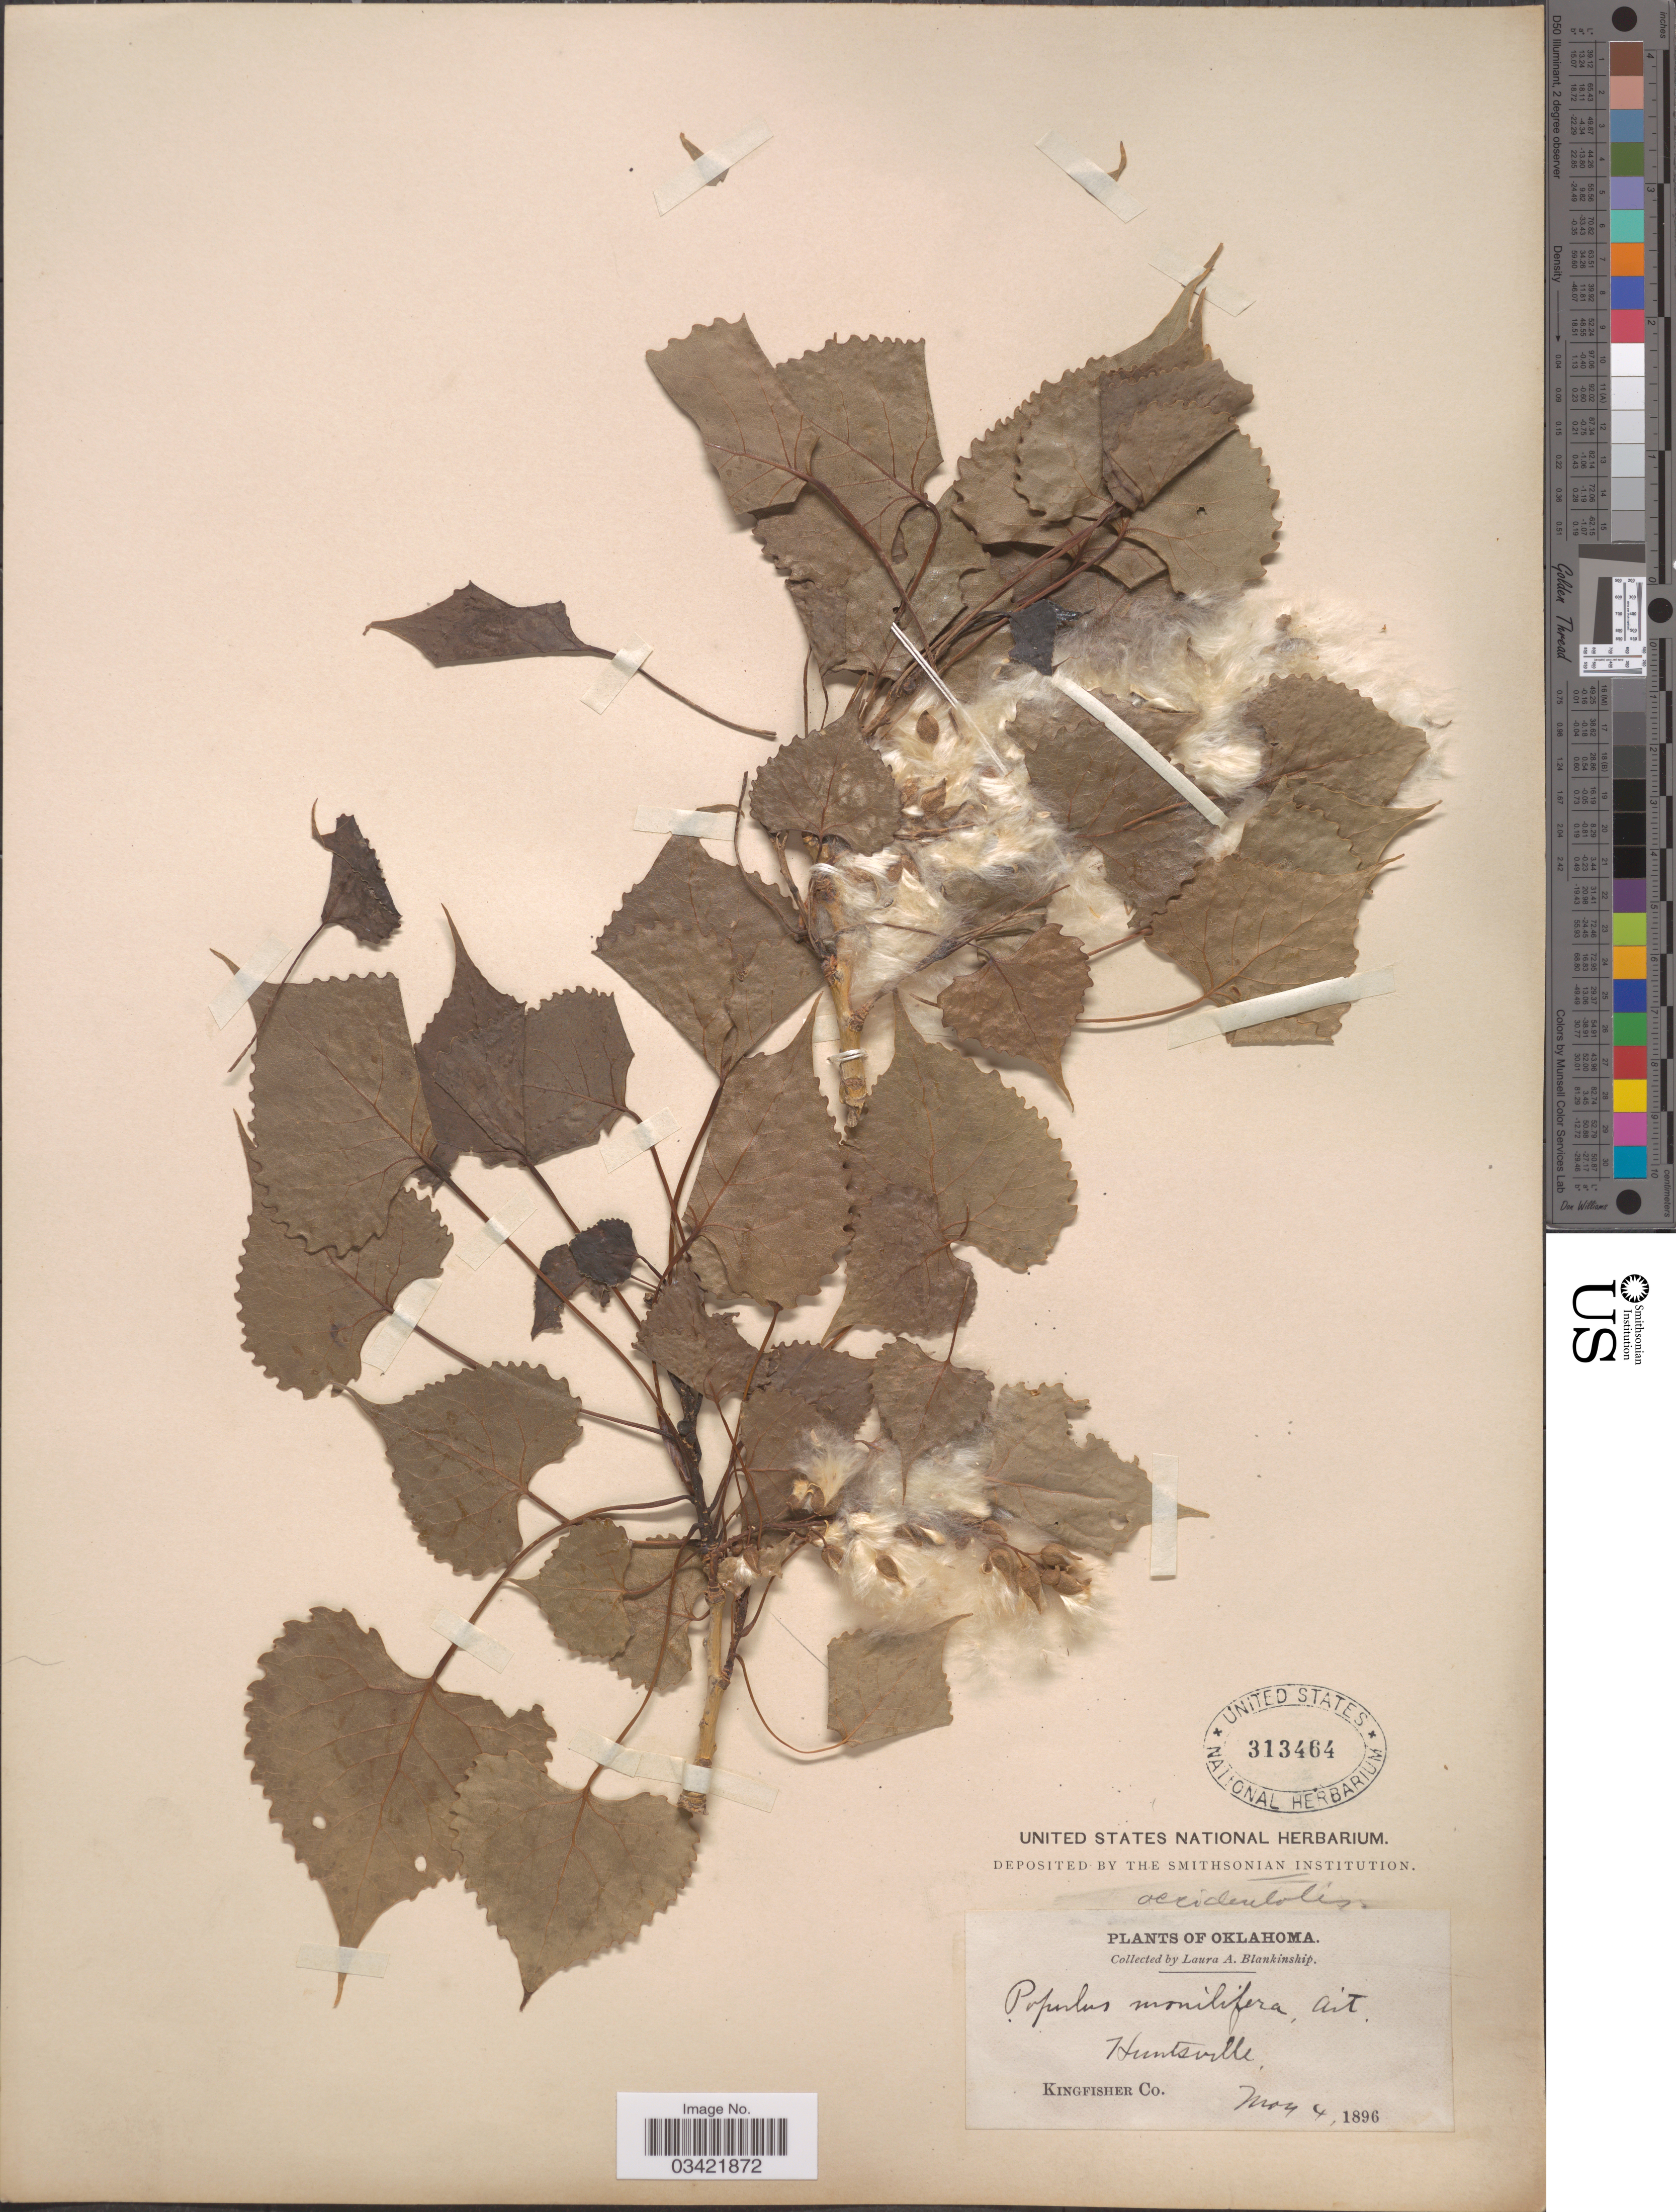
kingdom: Plantae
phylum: Tracheophyta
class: Magnoliopsida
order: Malpighiales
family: Salicaceae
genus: Populus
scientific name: Populus deltoides subsp. monilifera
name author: (Aiton) Eckenw.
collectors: L. A. Blankinship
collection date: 1896-05-04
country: United States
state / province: Oklahoma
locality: Huntsville. Kingfisher Co.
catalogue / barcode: US 313464